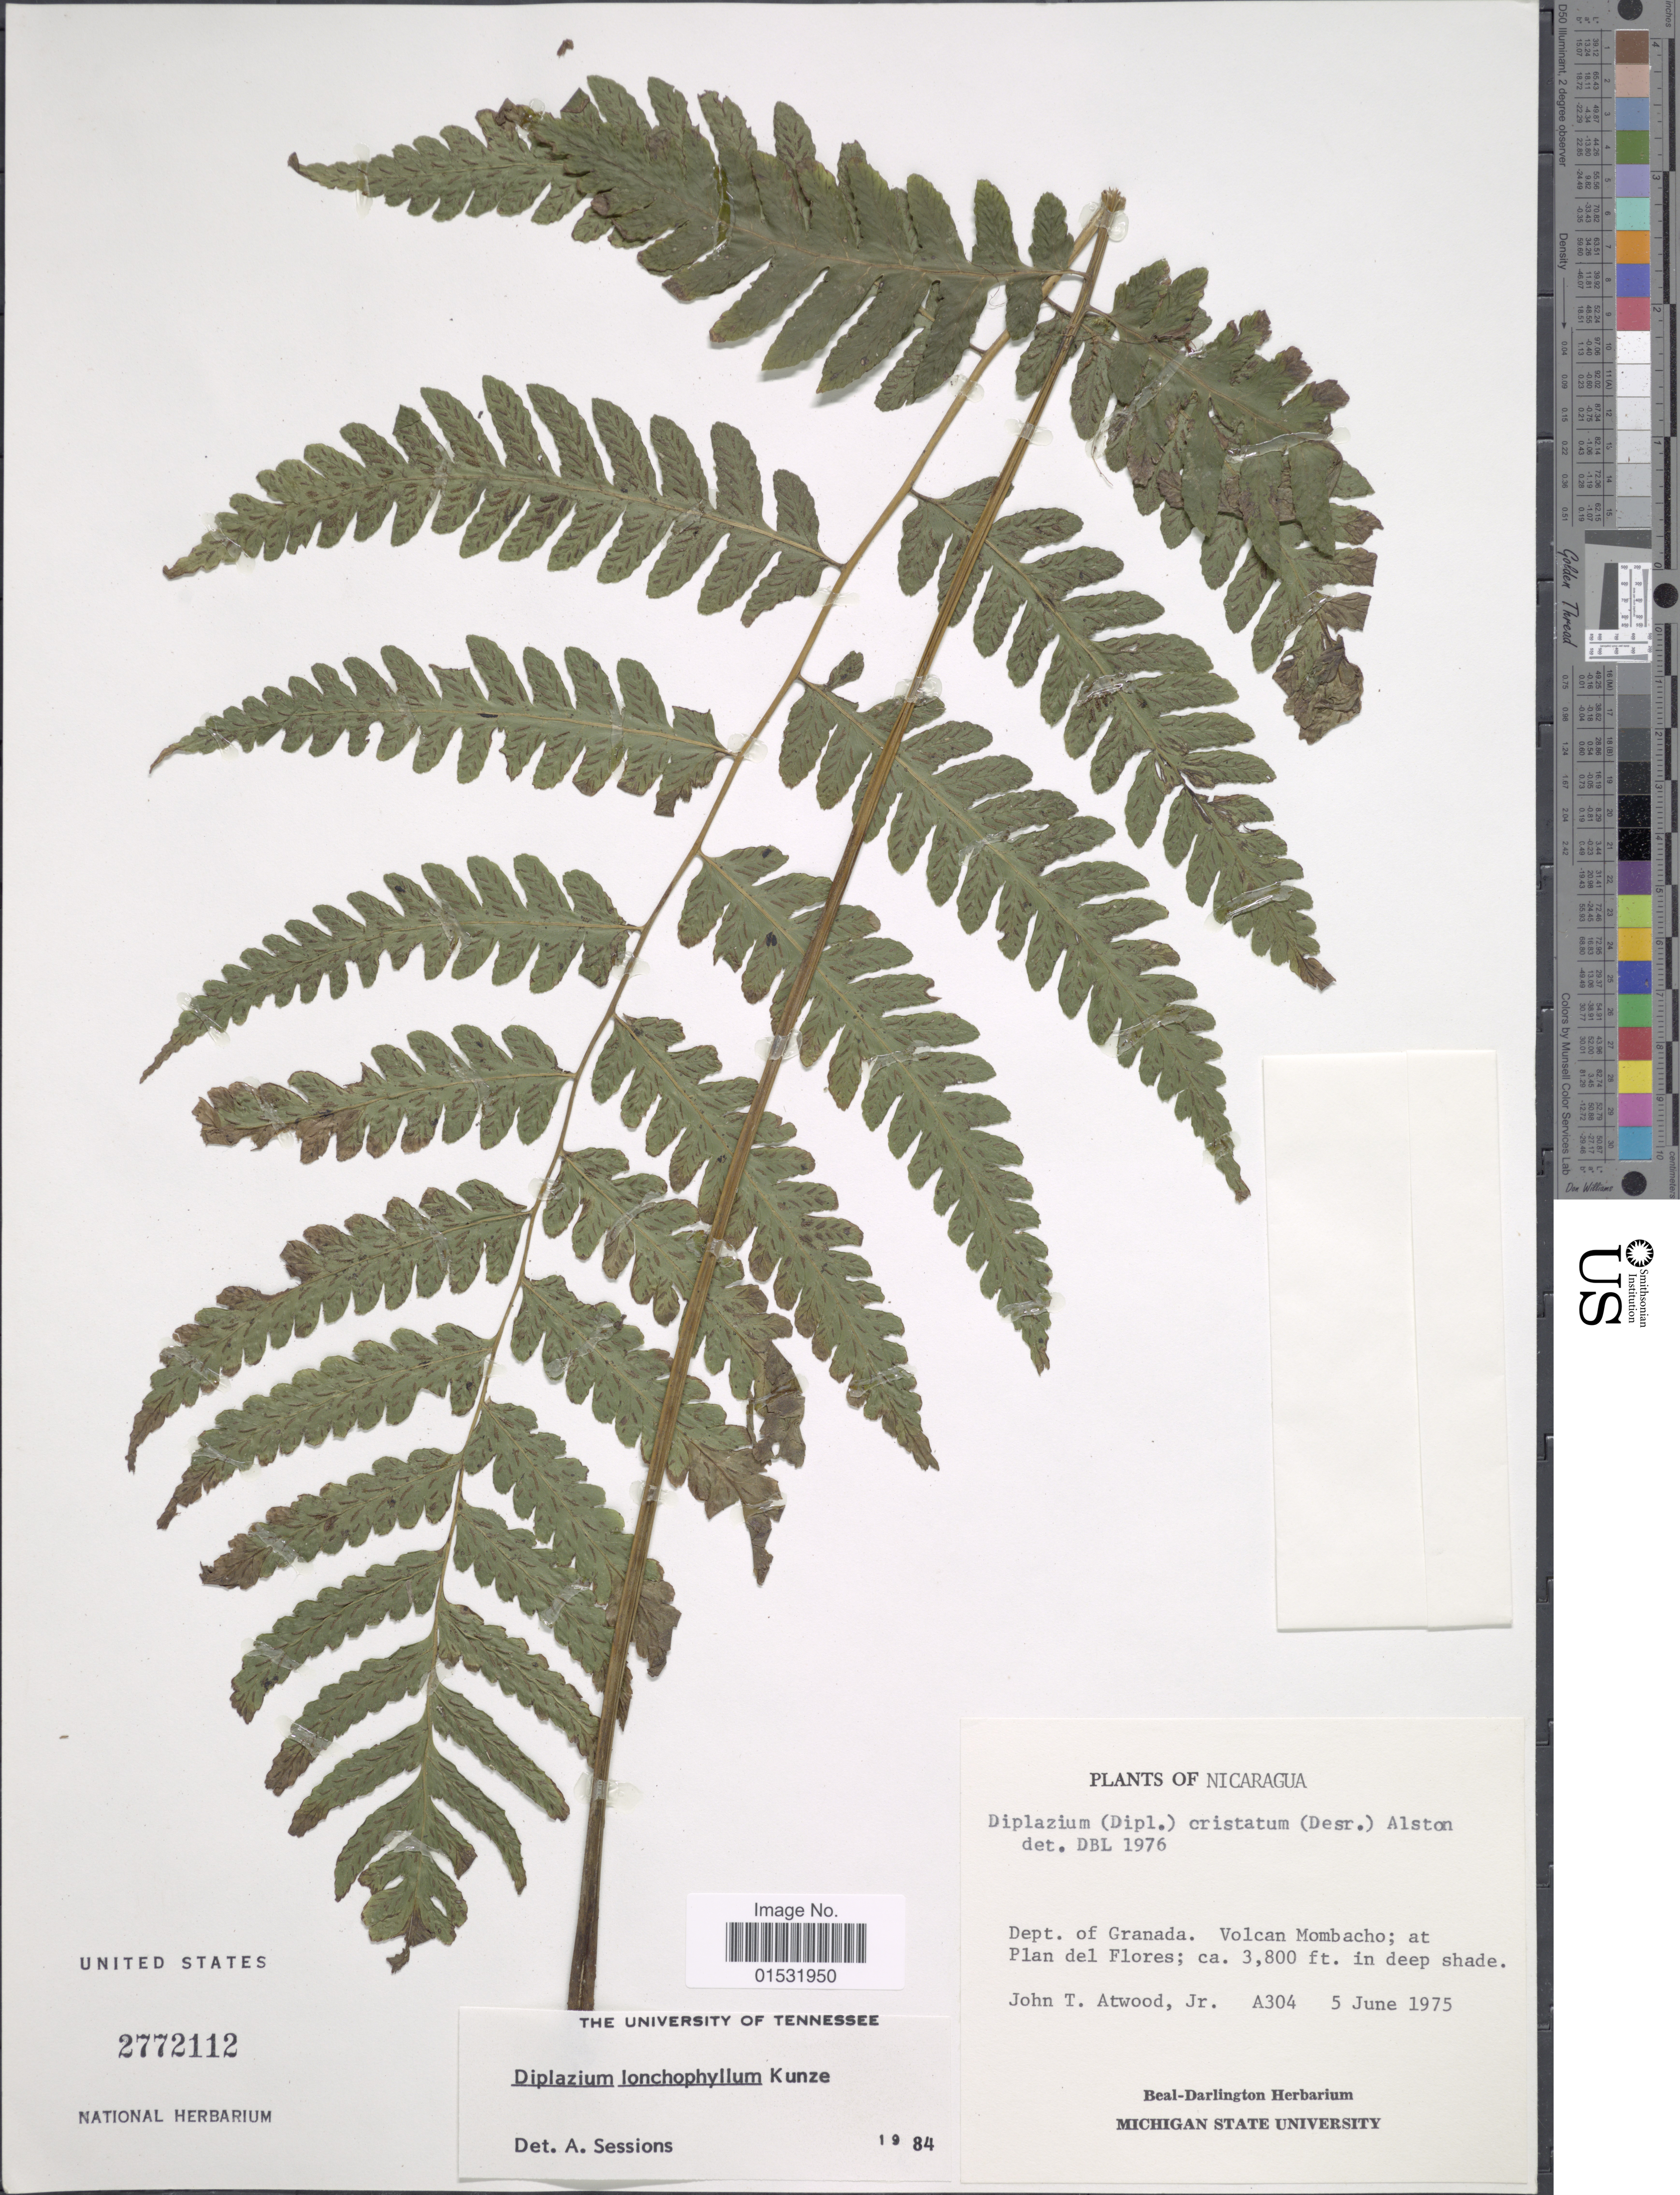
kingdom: Plantae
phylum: Tracheophyta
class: Polypodiopsida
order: Polypodiales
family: Athyriaceae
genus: Diplazium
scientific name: Diplazium lonchophyllum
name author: Kunze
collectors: J. T. Atwood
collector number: A304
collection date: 1975-06-05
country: Nicaragua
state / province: Granada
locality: Volcan Mombacho; at Plan del Flores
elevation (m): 1158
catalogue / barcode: US 2772112